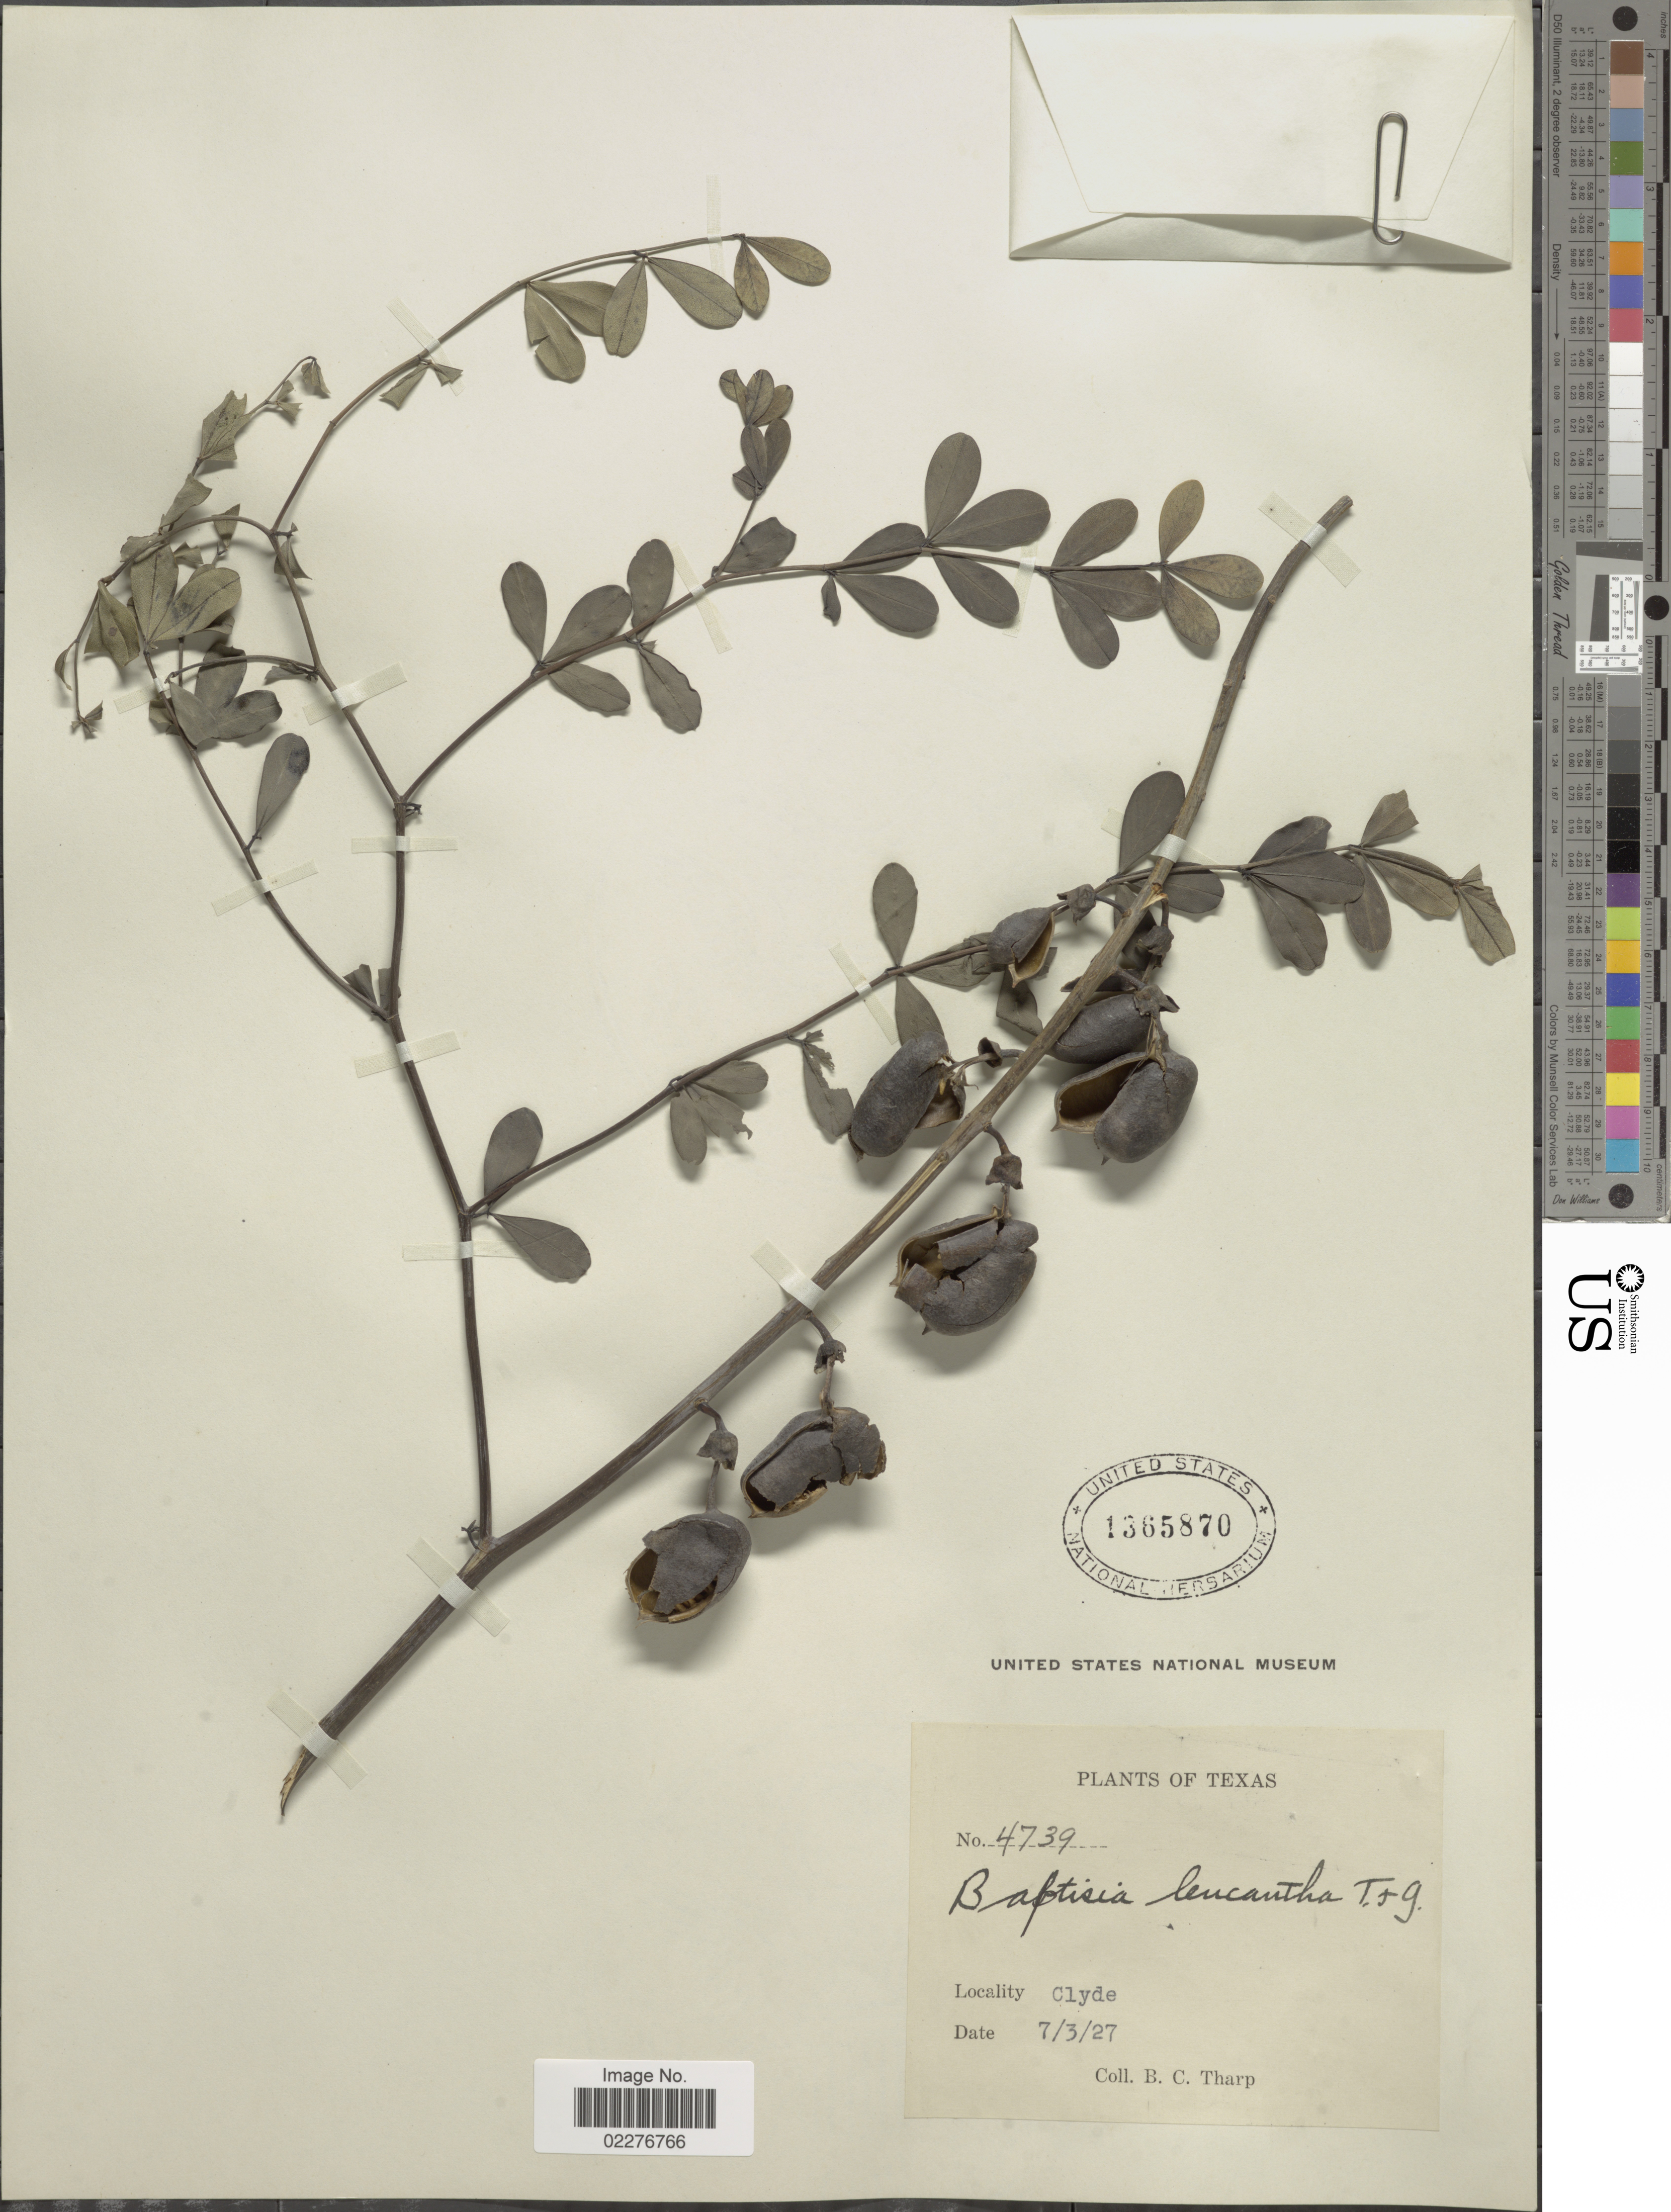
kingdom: Plantae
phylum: Tracheophyta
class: Magnoliopsida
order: Fabales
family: Fabaceae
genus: Baptisia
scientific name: Baptisia leucantha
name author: Torr. & A. Gray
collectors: B. C. Tharp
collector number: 4739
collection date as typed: Transcribed d/m/y: 3/7/27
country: United States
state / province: Texas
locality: Clyde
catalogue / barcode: US 1365870